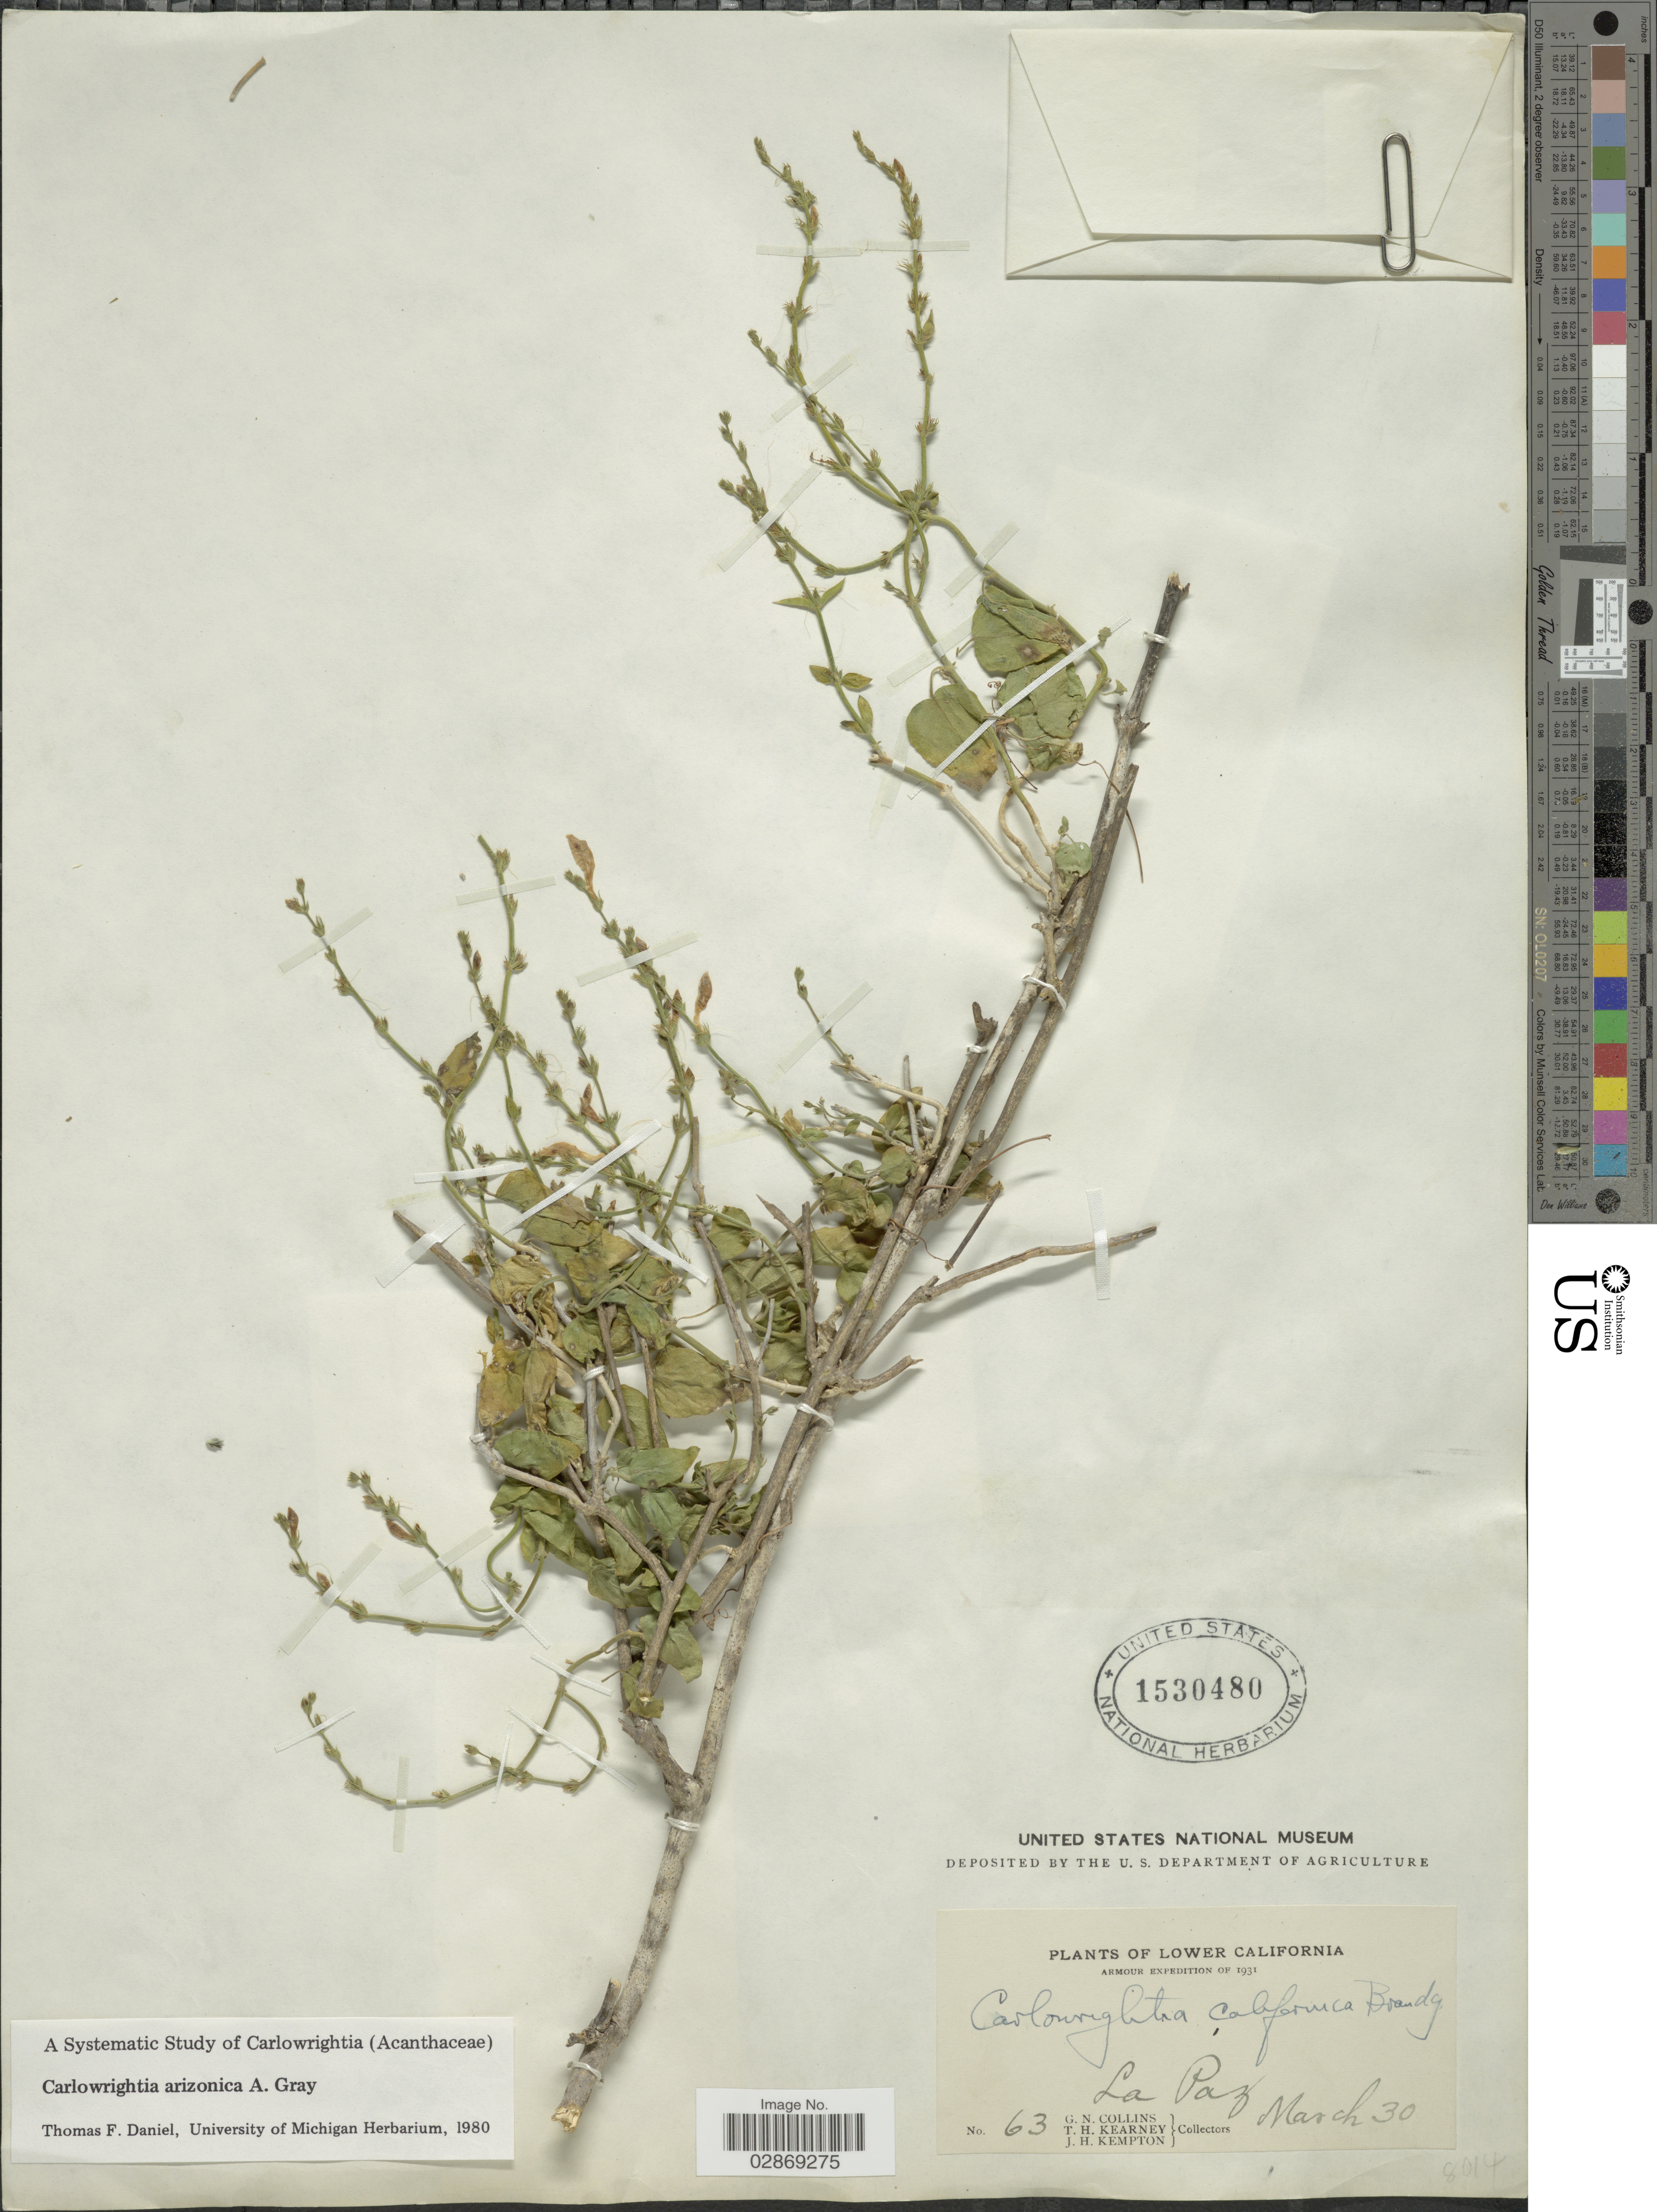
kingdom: Plantae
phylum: Tracheophyta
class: Magnoliopsida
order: Lamiales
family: Acanthaceae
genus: Carlowrightia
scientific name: Carlowrightia arizonica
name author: A. Gray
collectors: G. Collins, T. H. Kearney & J. H. Kempton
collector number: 63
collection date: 1931-03-30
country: Mexico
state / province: Baja California Sur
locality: Lower California, La Paz.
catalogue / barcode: US 1530480